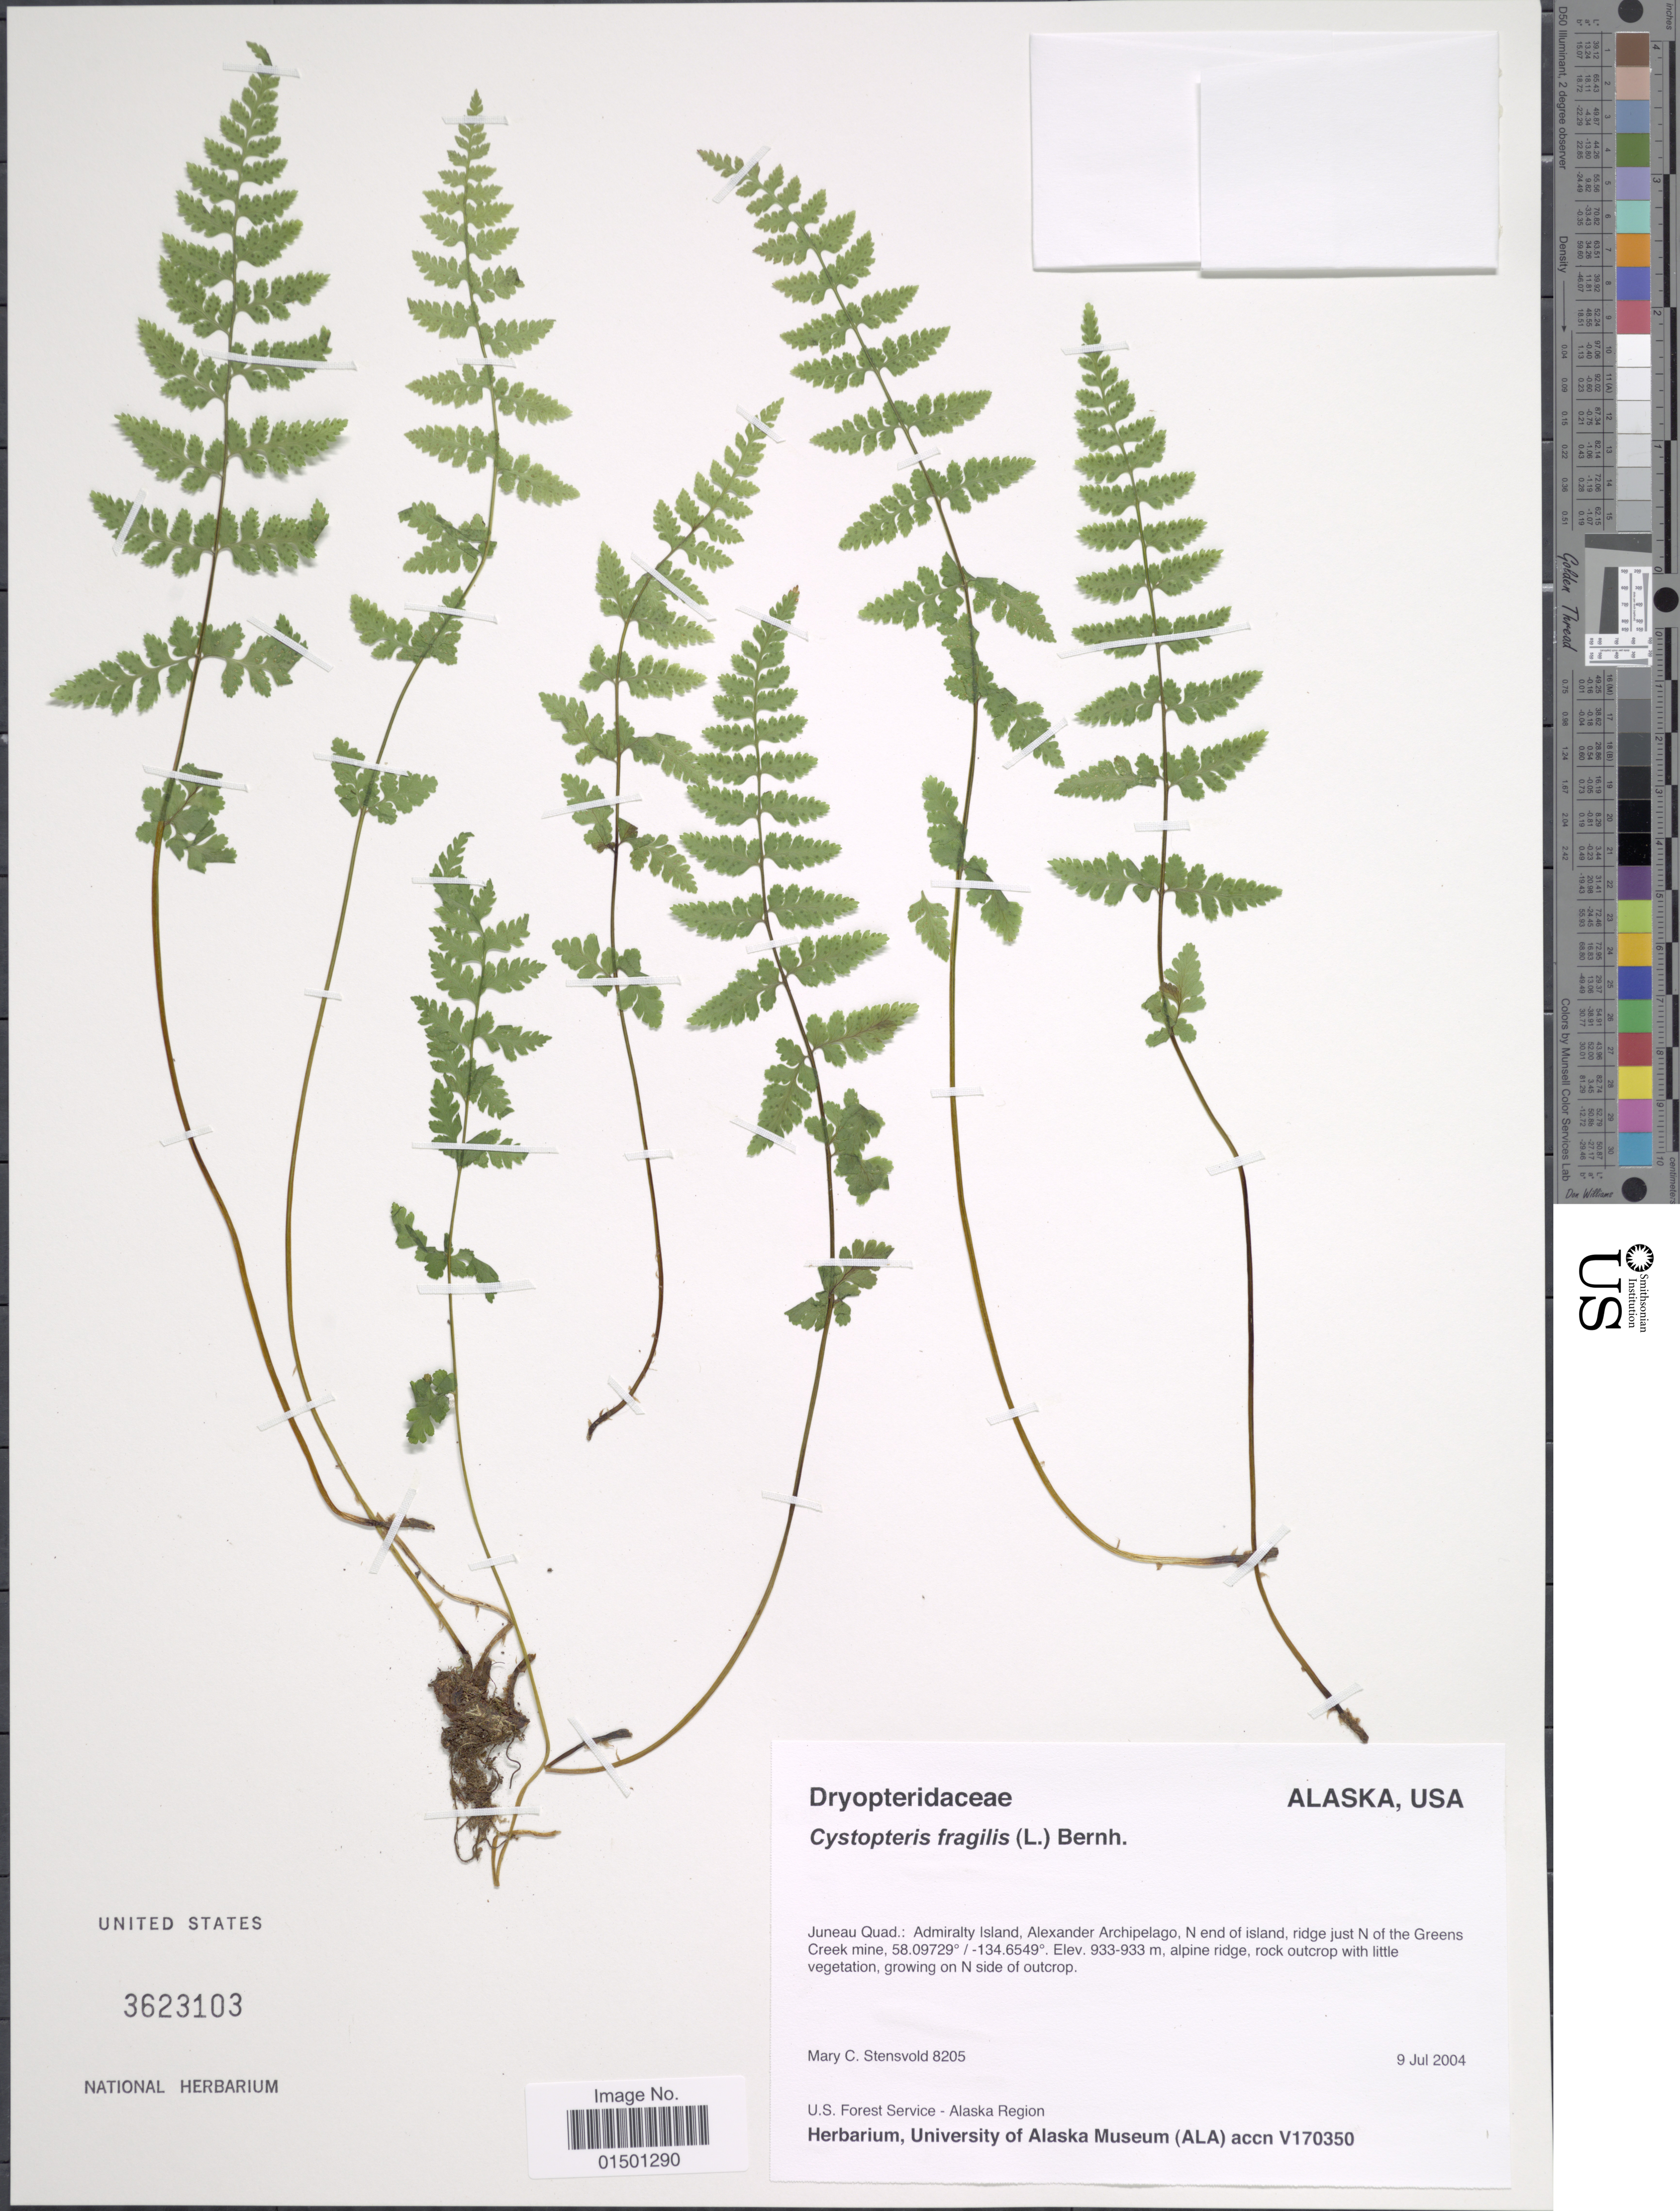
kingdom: Plantae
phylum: Tracheophyta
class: Polypodiopsida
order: Polypodiales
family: Cystopteridaceae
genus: Cystopteris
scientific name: Cystopteris fragilis var. dickieana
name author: B. Boivin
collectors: M. Stensvold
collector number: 8205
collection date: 2004-07-09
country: United States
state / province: Alaska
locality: Juneau Quad.: Admiralty Island, Alexander Archipelago, N. end of island, ridge just N of the Greens Creek mine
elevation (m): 933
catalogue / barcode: US 3623103